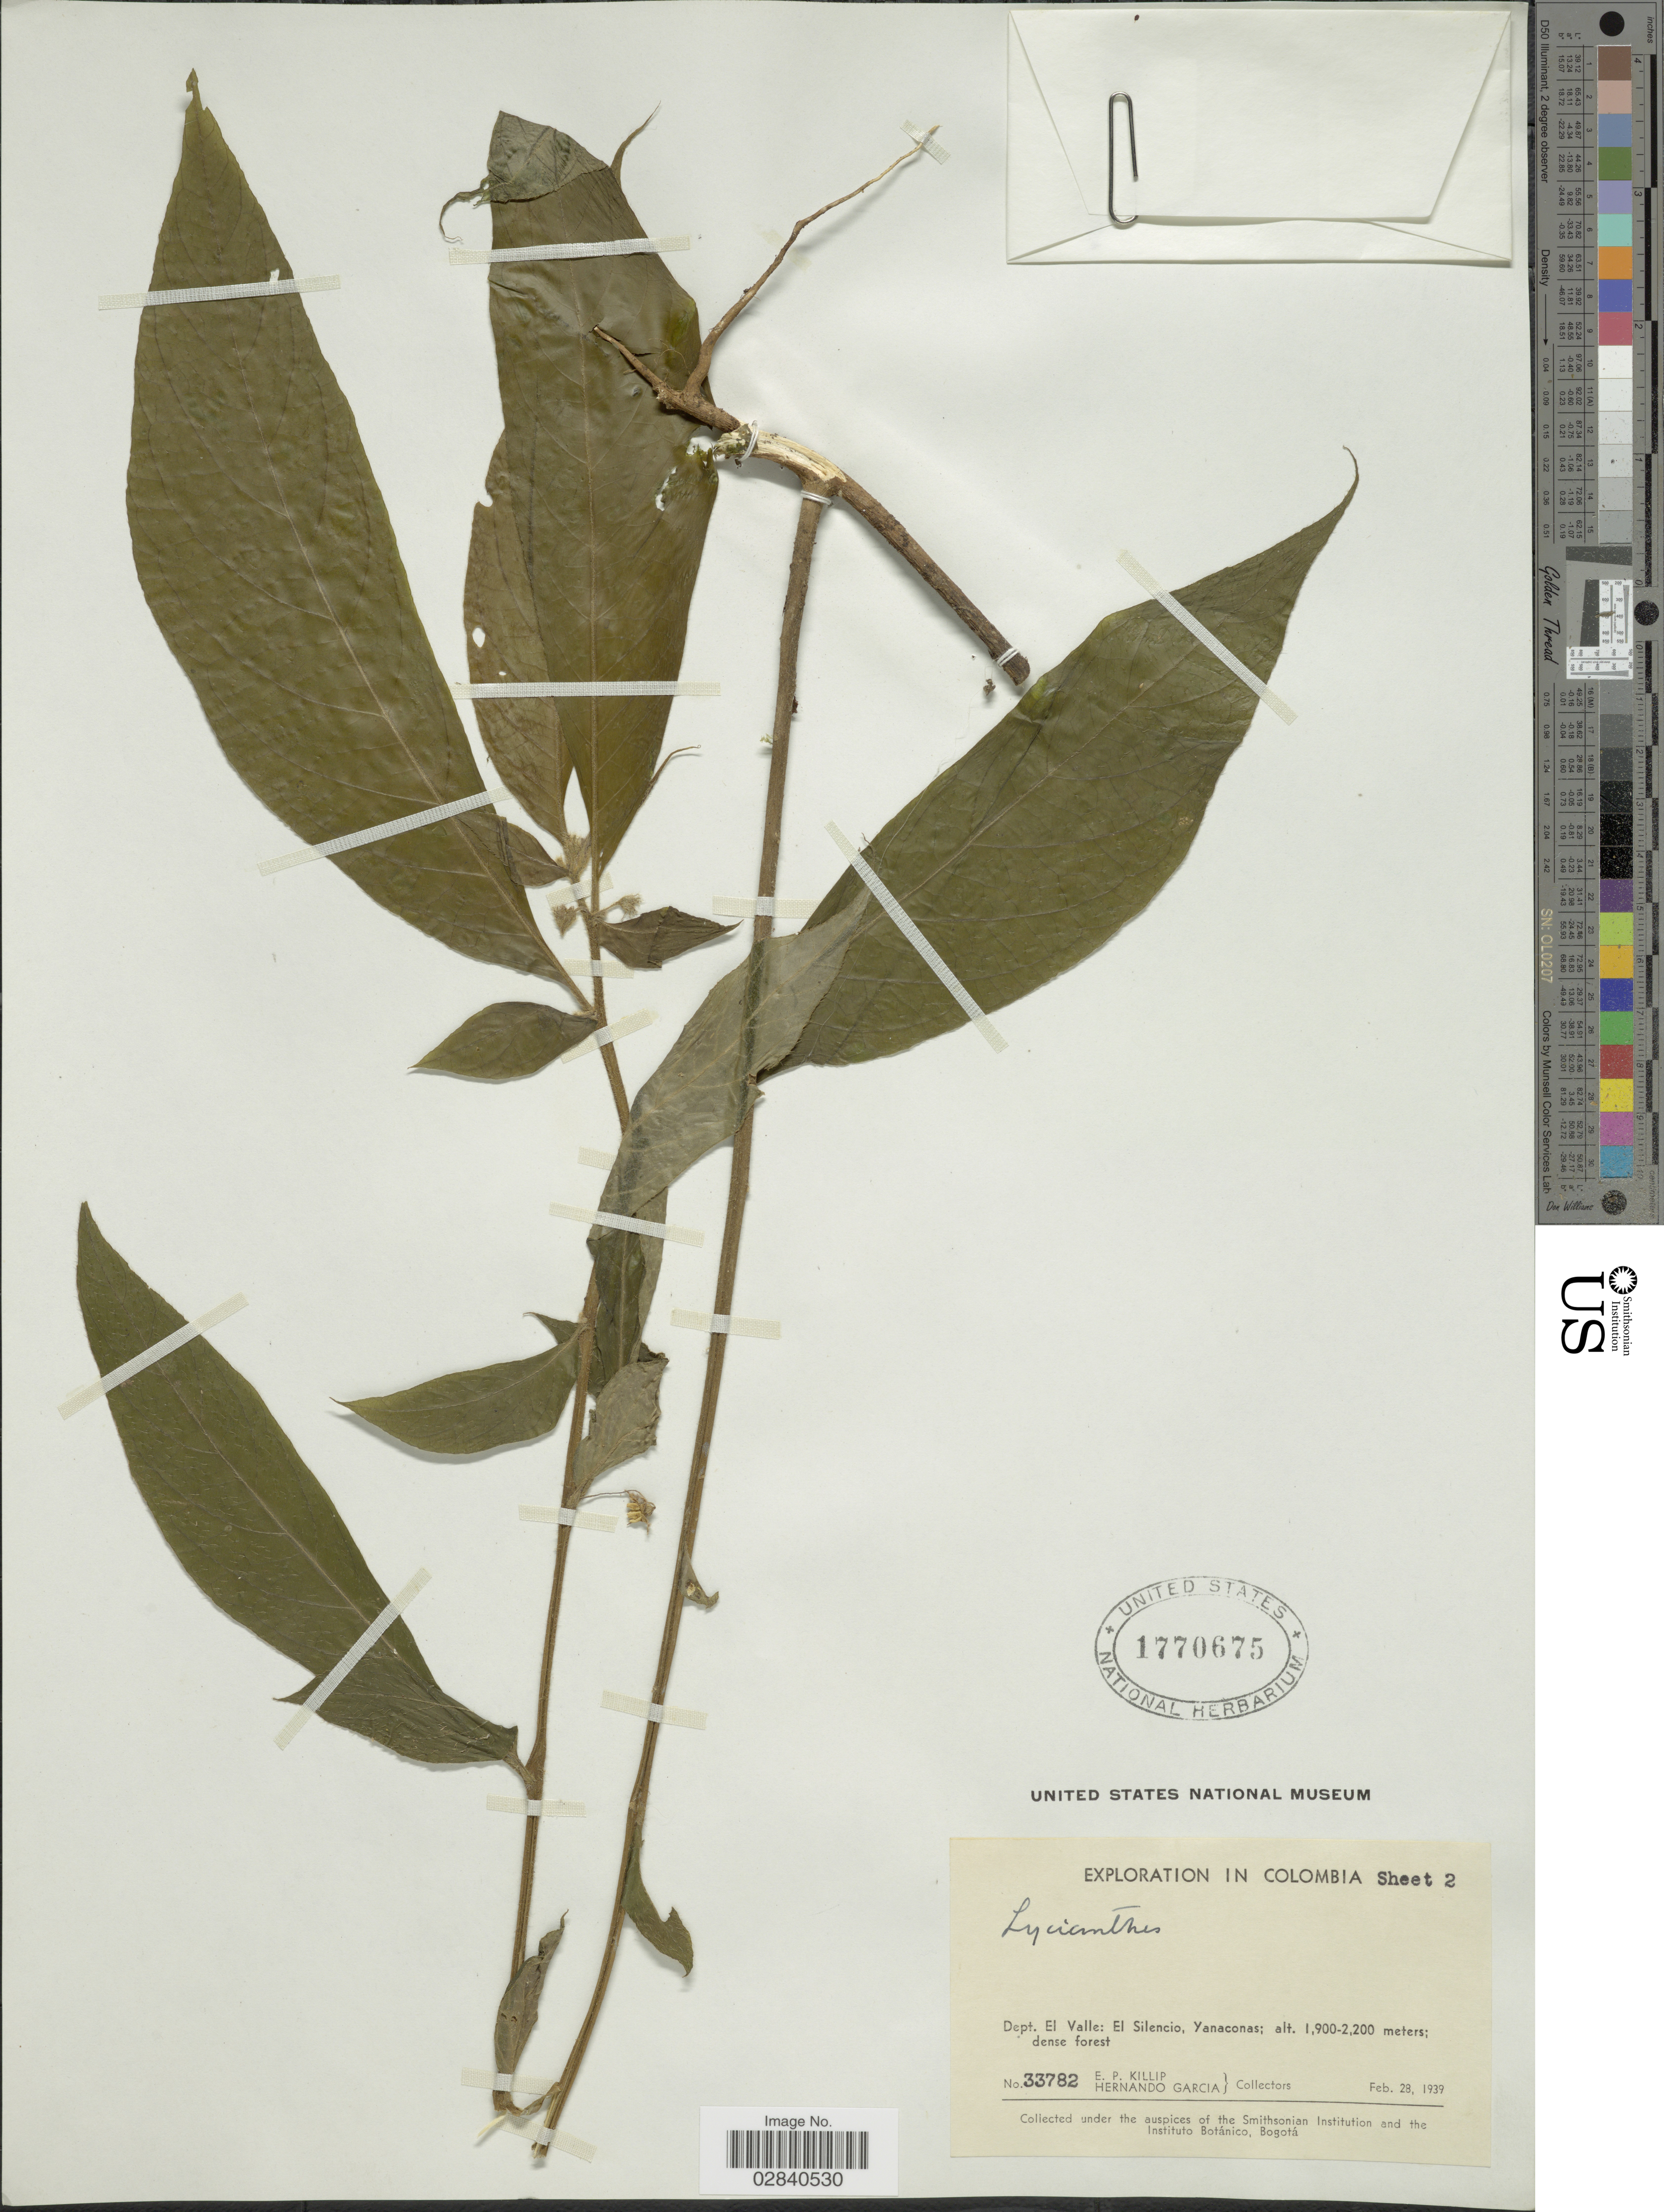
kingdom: Plantae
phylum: Tracheophyta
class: Magnoliopsida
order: Solanales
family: Solanaceae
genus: Lycianthes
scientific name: Lycianthes sp.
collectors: E. P. Killip & H. Garcia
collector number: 33782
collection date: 1939-02-28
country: Colombia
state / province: Valle del Cauca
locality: Dept. El Valle: El Silencio, Yanaconas.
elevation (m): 1900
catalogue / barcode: US 1770675